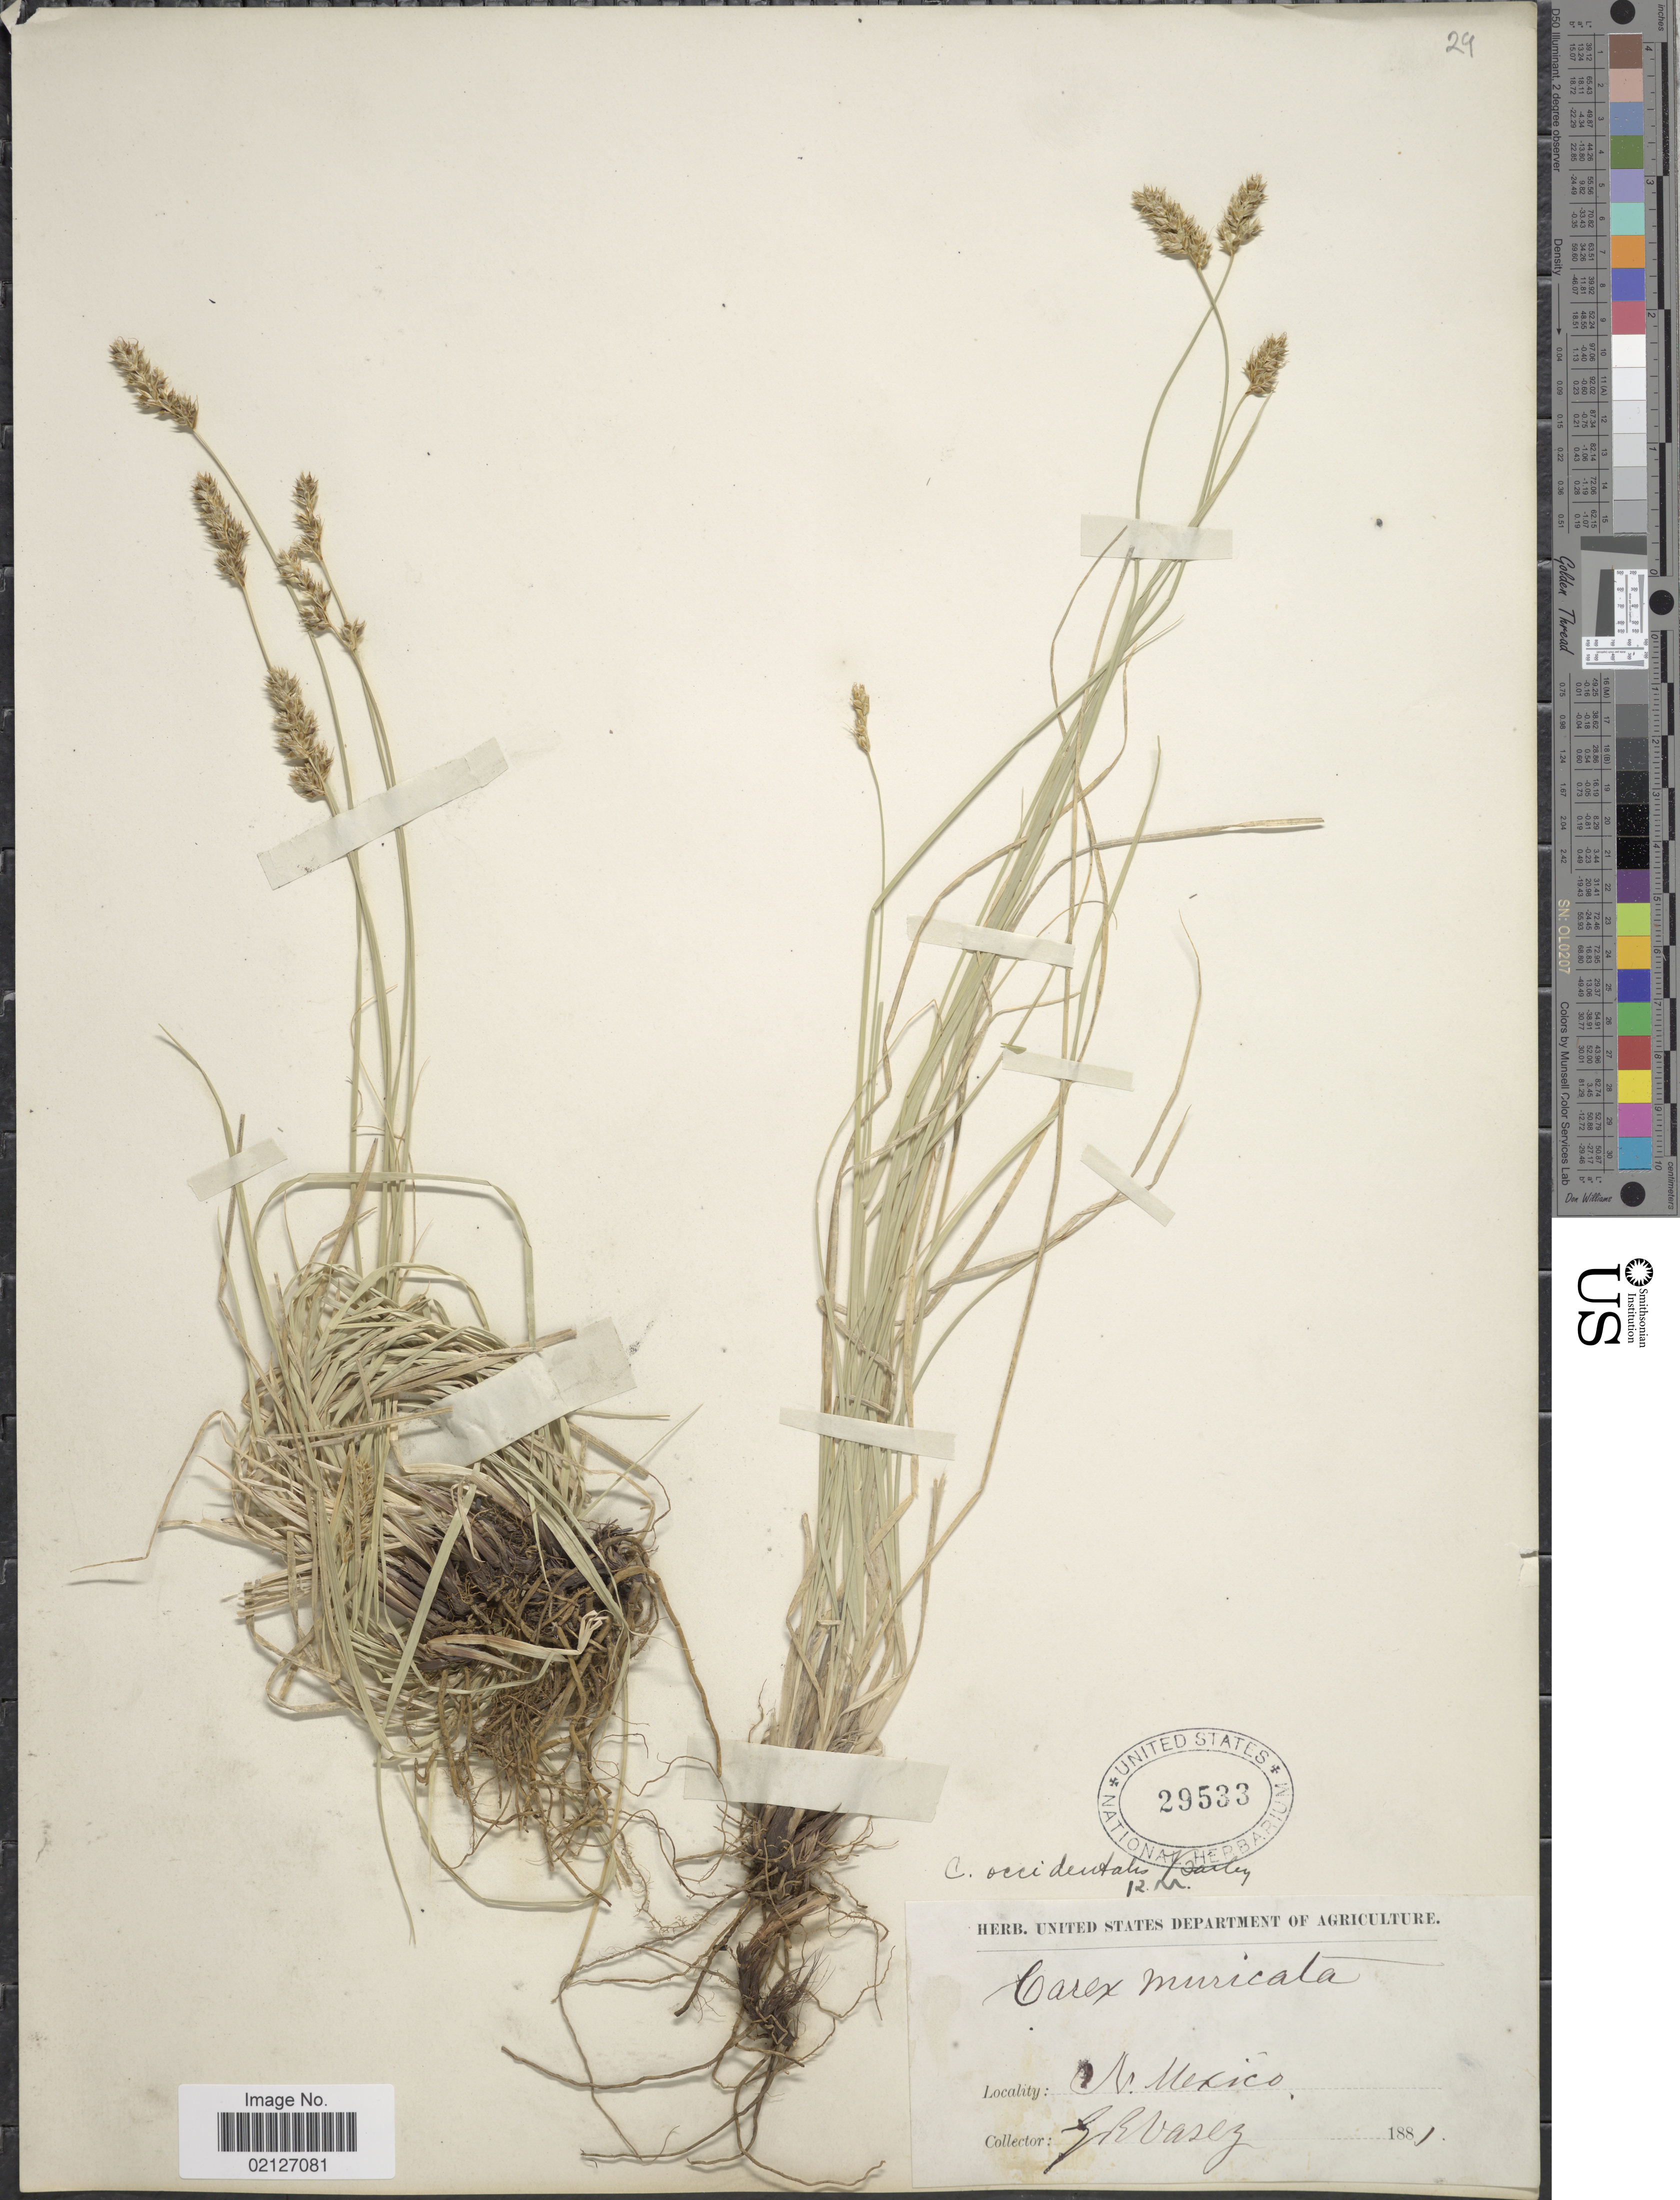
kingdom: Plantae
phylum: Tracheophyta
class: Liliopsida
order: Poales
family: Cyperaceae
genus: Carex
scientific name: Carex occidentalis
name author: L.H. Bailey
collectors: G. R. Vasey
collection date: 1881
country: United States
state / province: New Mexico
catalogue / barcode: US 29533